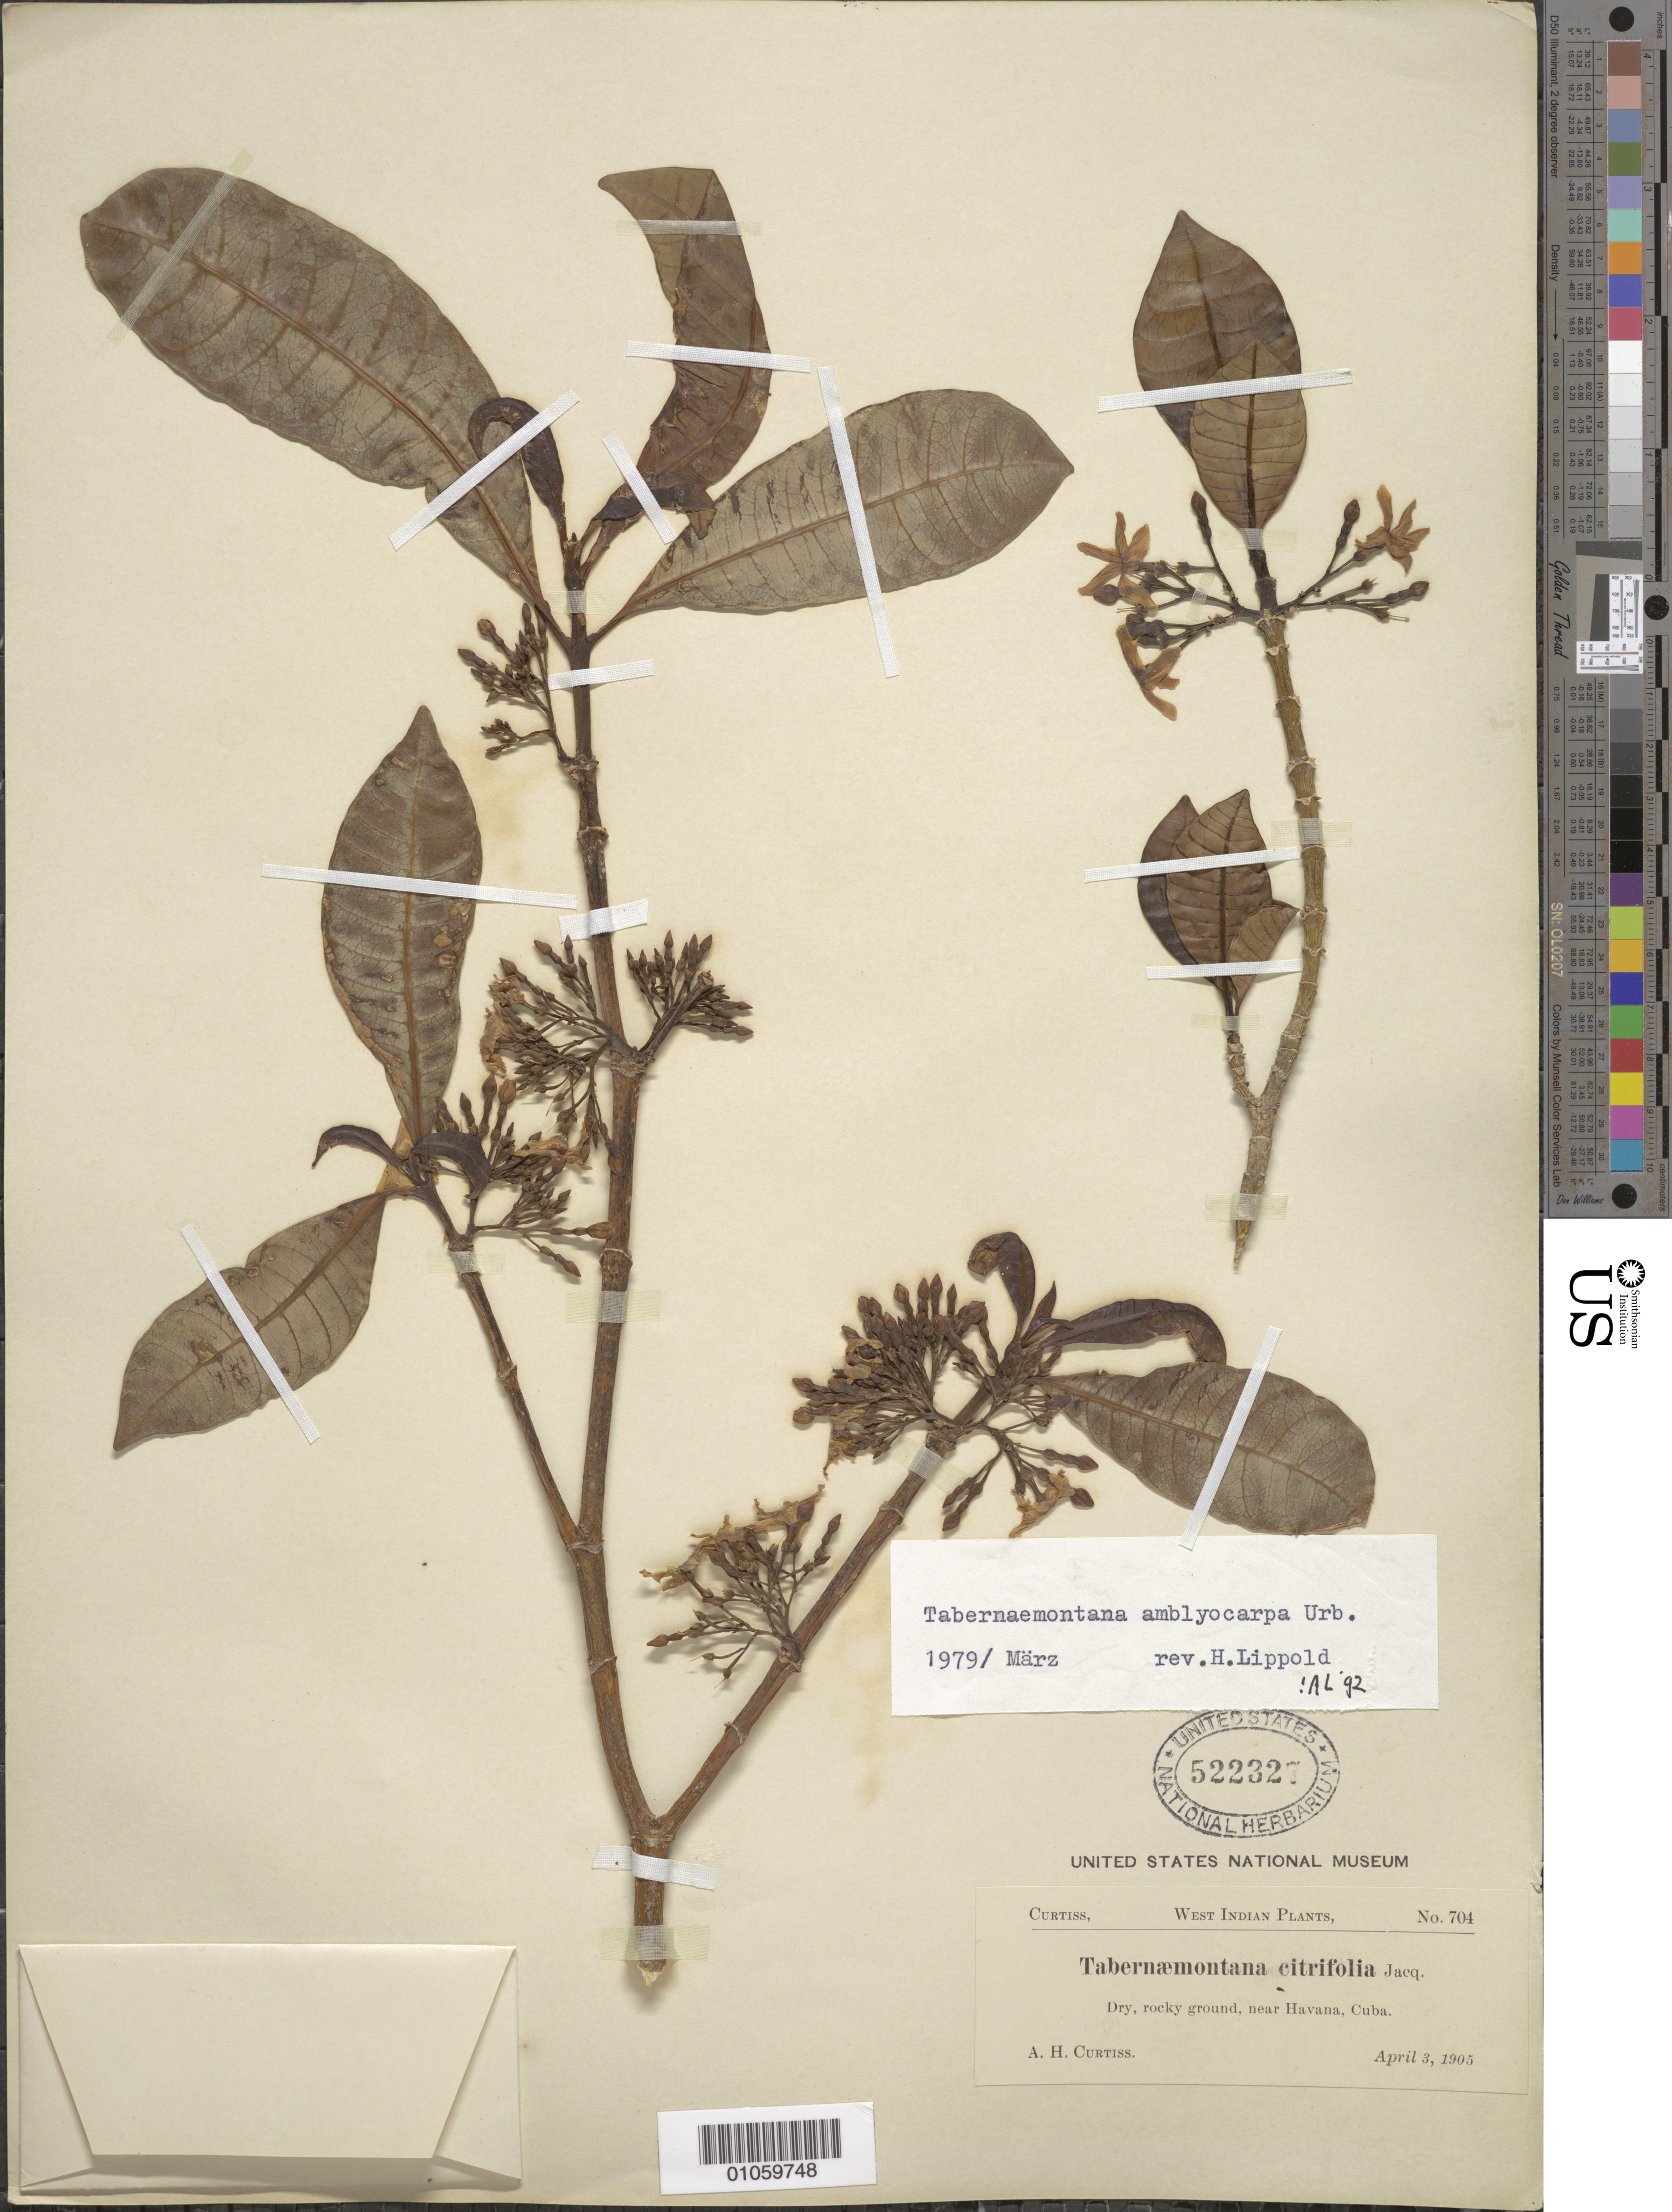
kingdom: Plantae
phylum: Tracheophyta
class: Magnoliopsida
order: Gentianales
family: Apocynaceae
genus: Tabernaemontana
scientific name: Tabernaemontana amblyocarpa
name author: Urb.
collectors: A. H. Curtiss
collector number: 704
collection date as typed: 03 Apr 1905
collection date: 1905-04-03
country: Cuba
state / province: La Habana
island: Cuba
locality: Near Havana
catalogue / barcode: US 522327